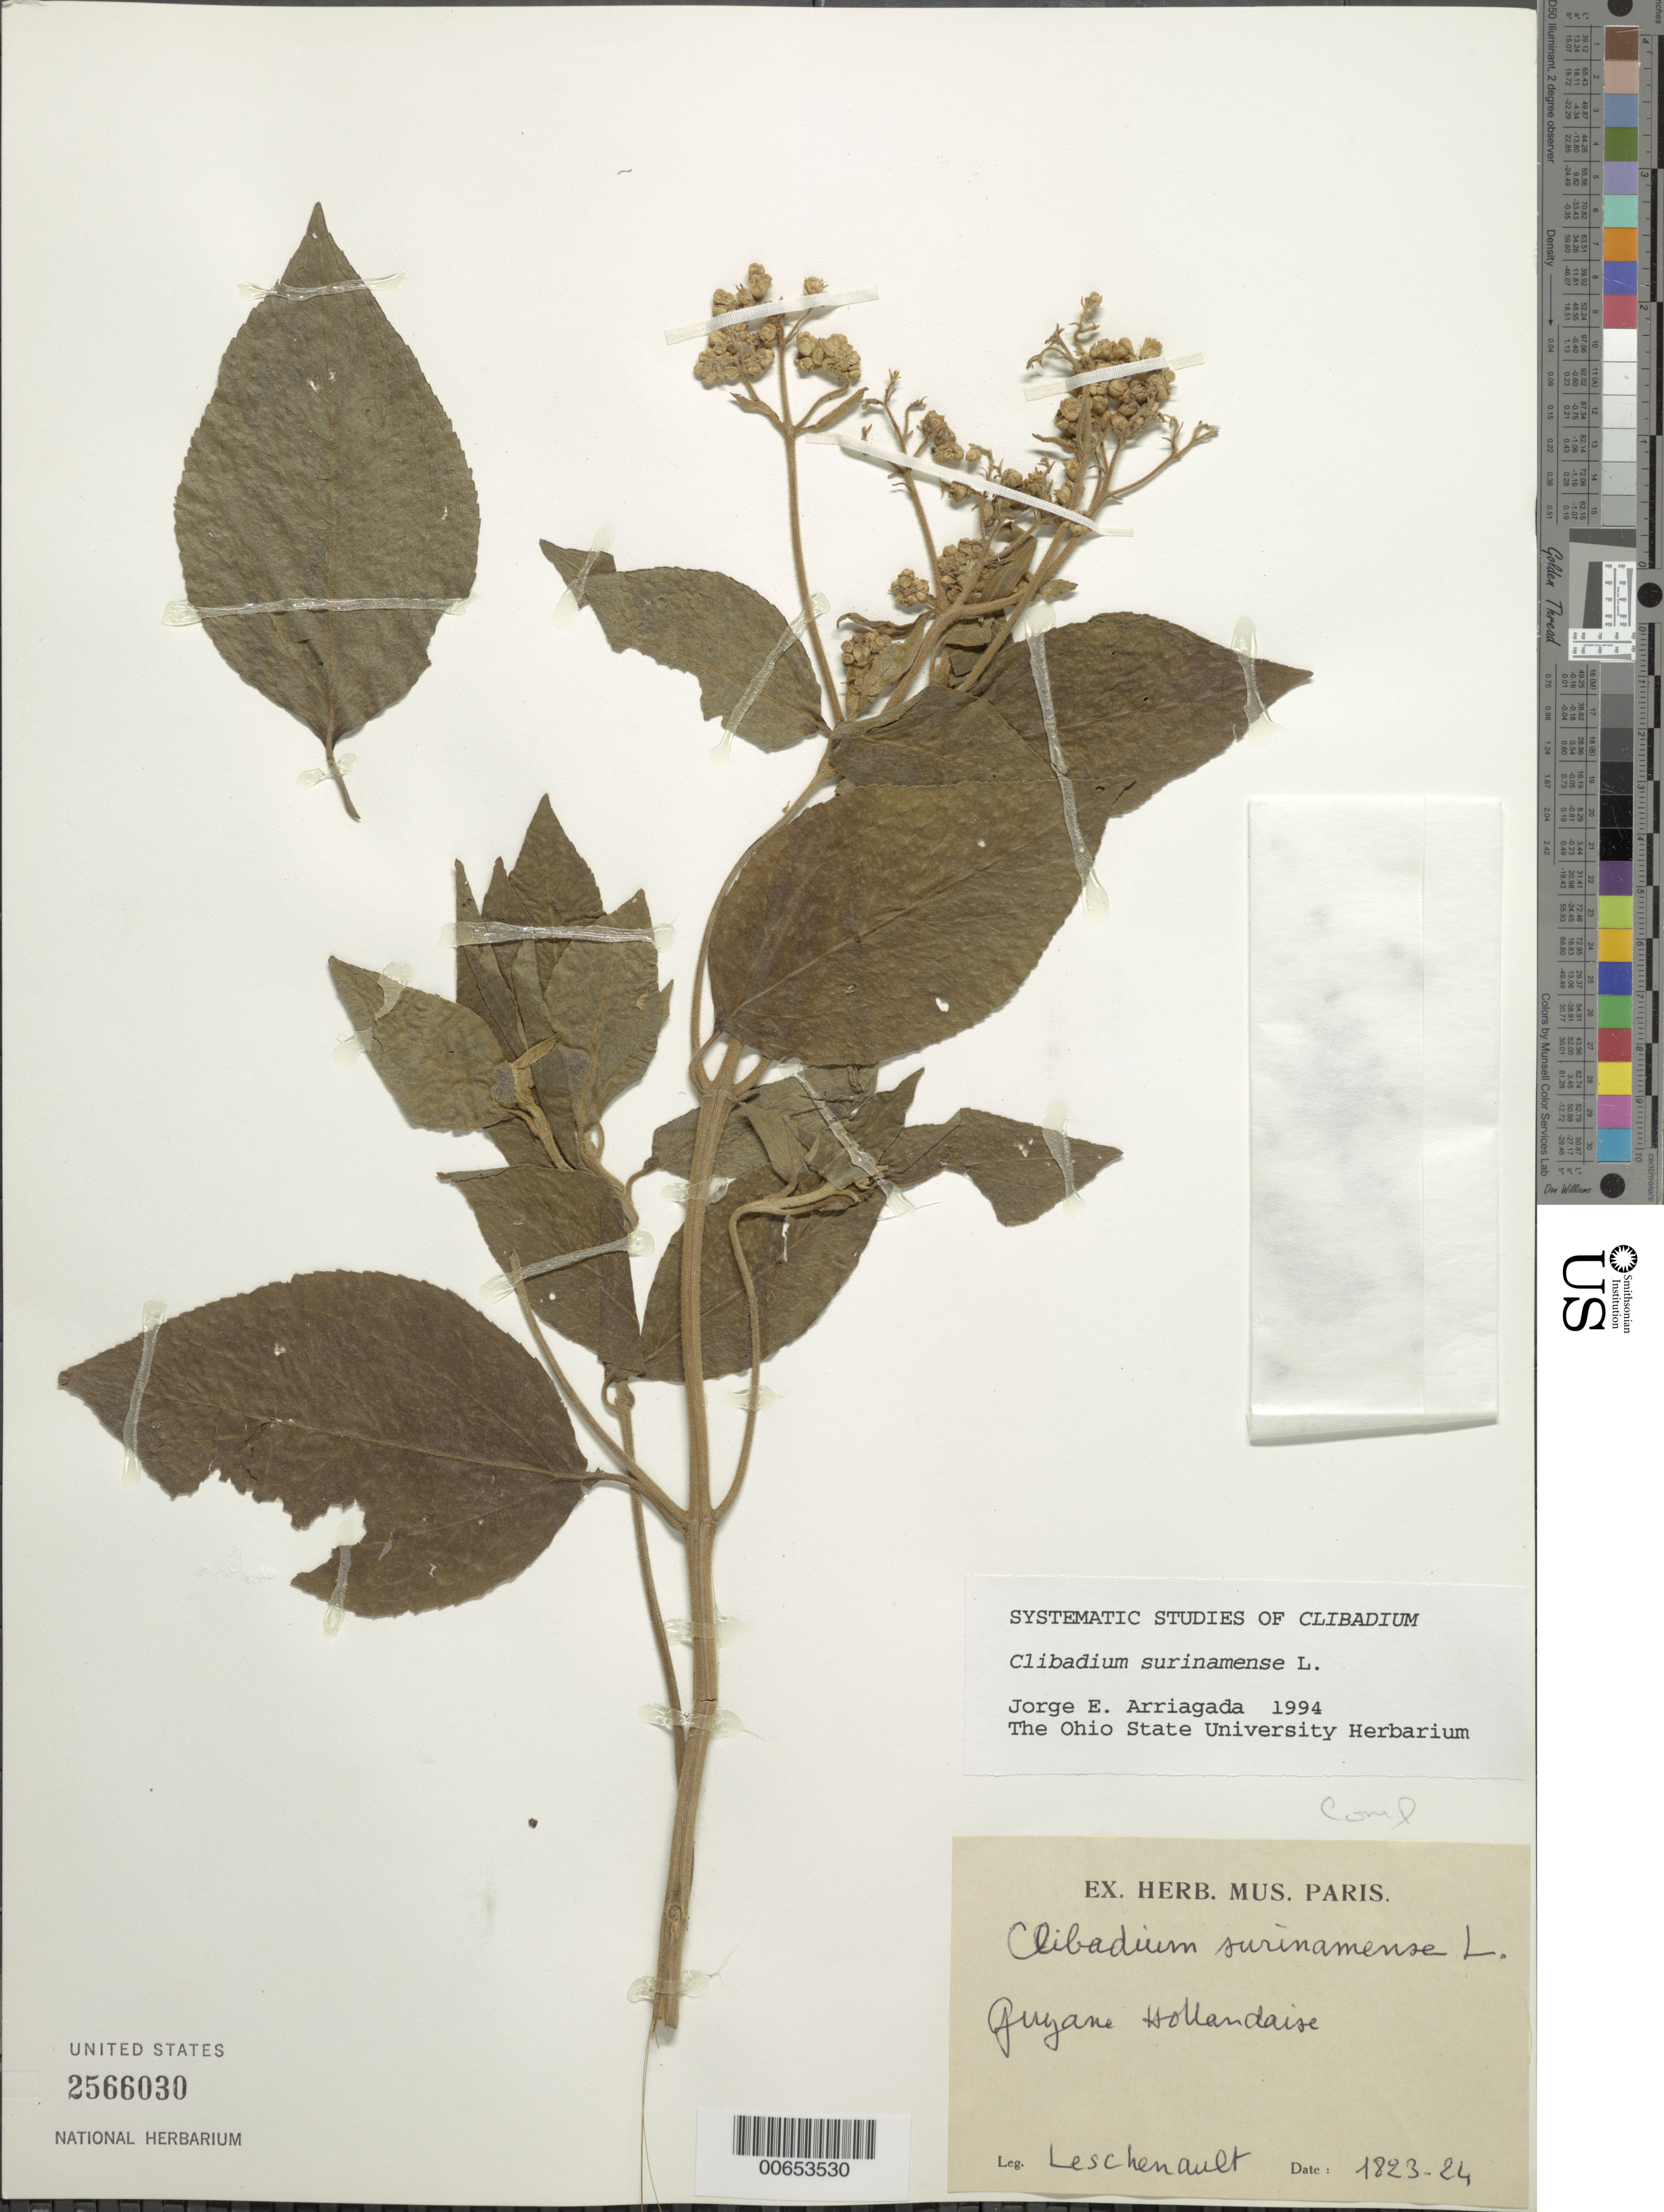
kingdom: Plantae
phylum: Tracheophyta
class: Magnoliopsida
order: Asterales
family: Asteraceae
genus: Clibadium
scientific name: Clibadium surinamense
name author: L.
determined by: Arriagada, J. E.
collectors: J. Leschenault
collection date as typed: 1823 to 1824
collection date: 1823/1824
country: French Guiana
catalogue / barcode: US 2566030